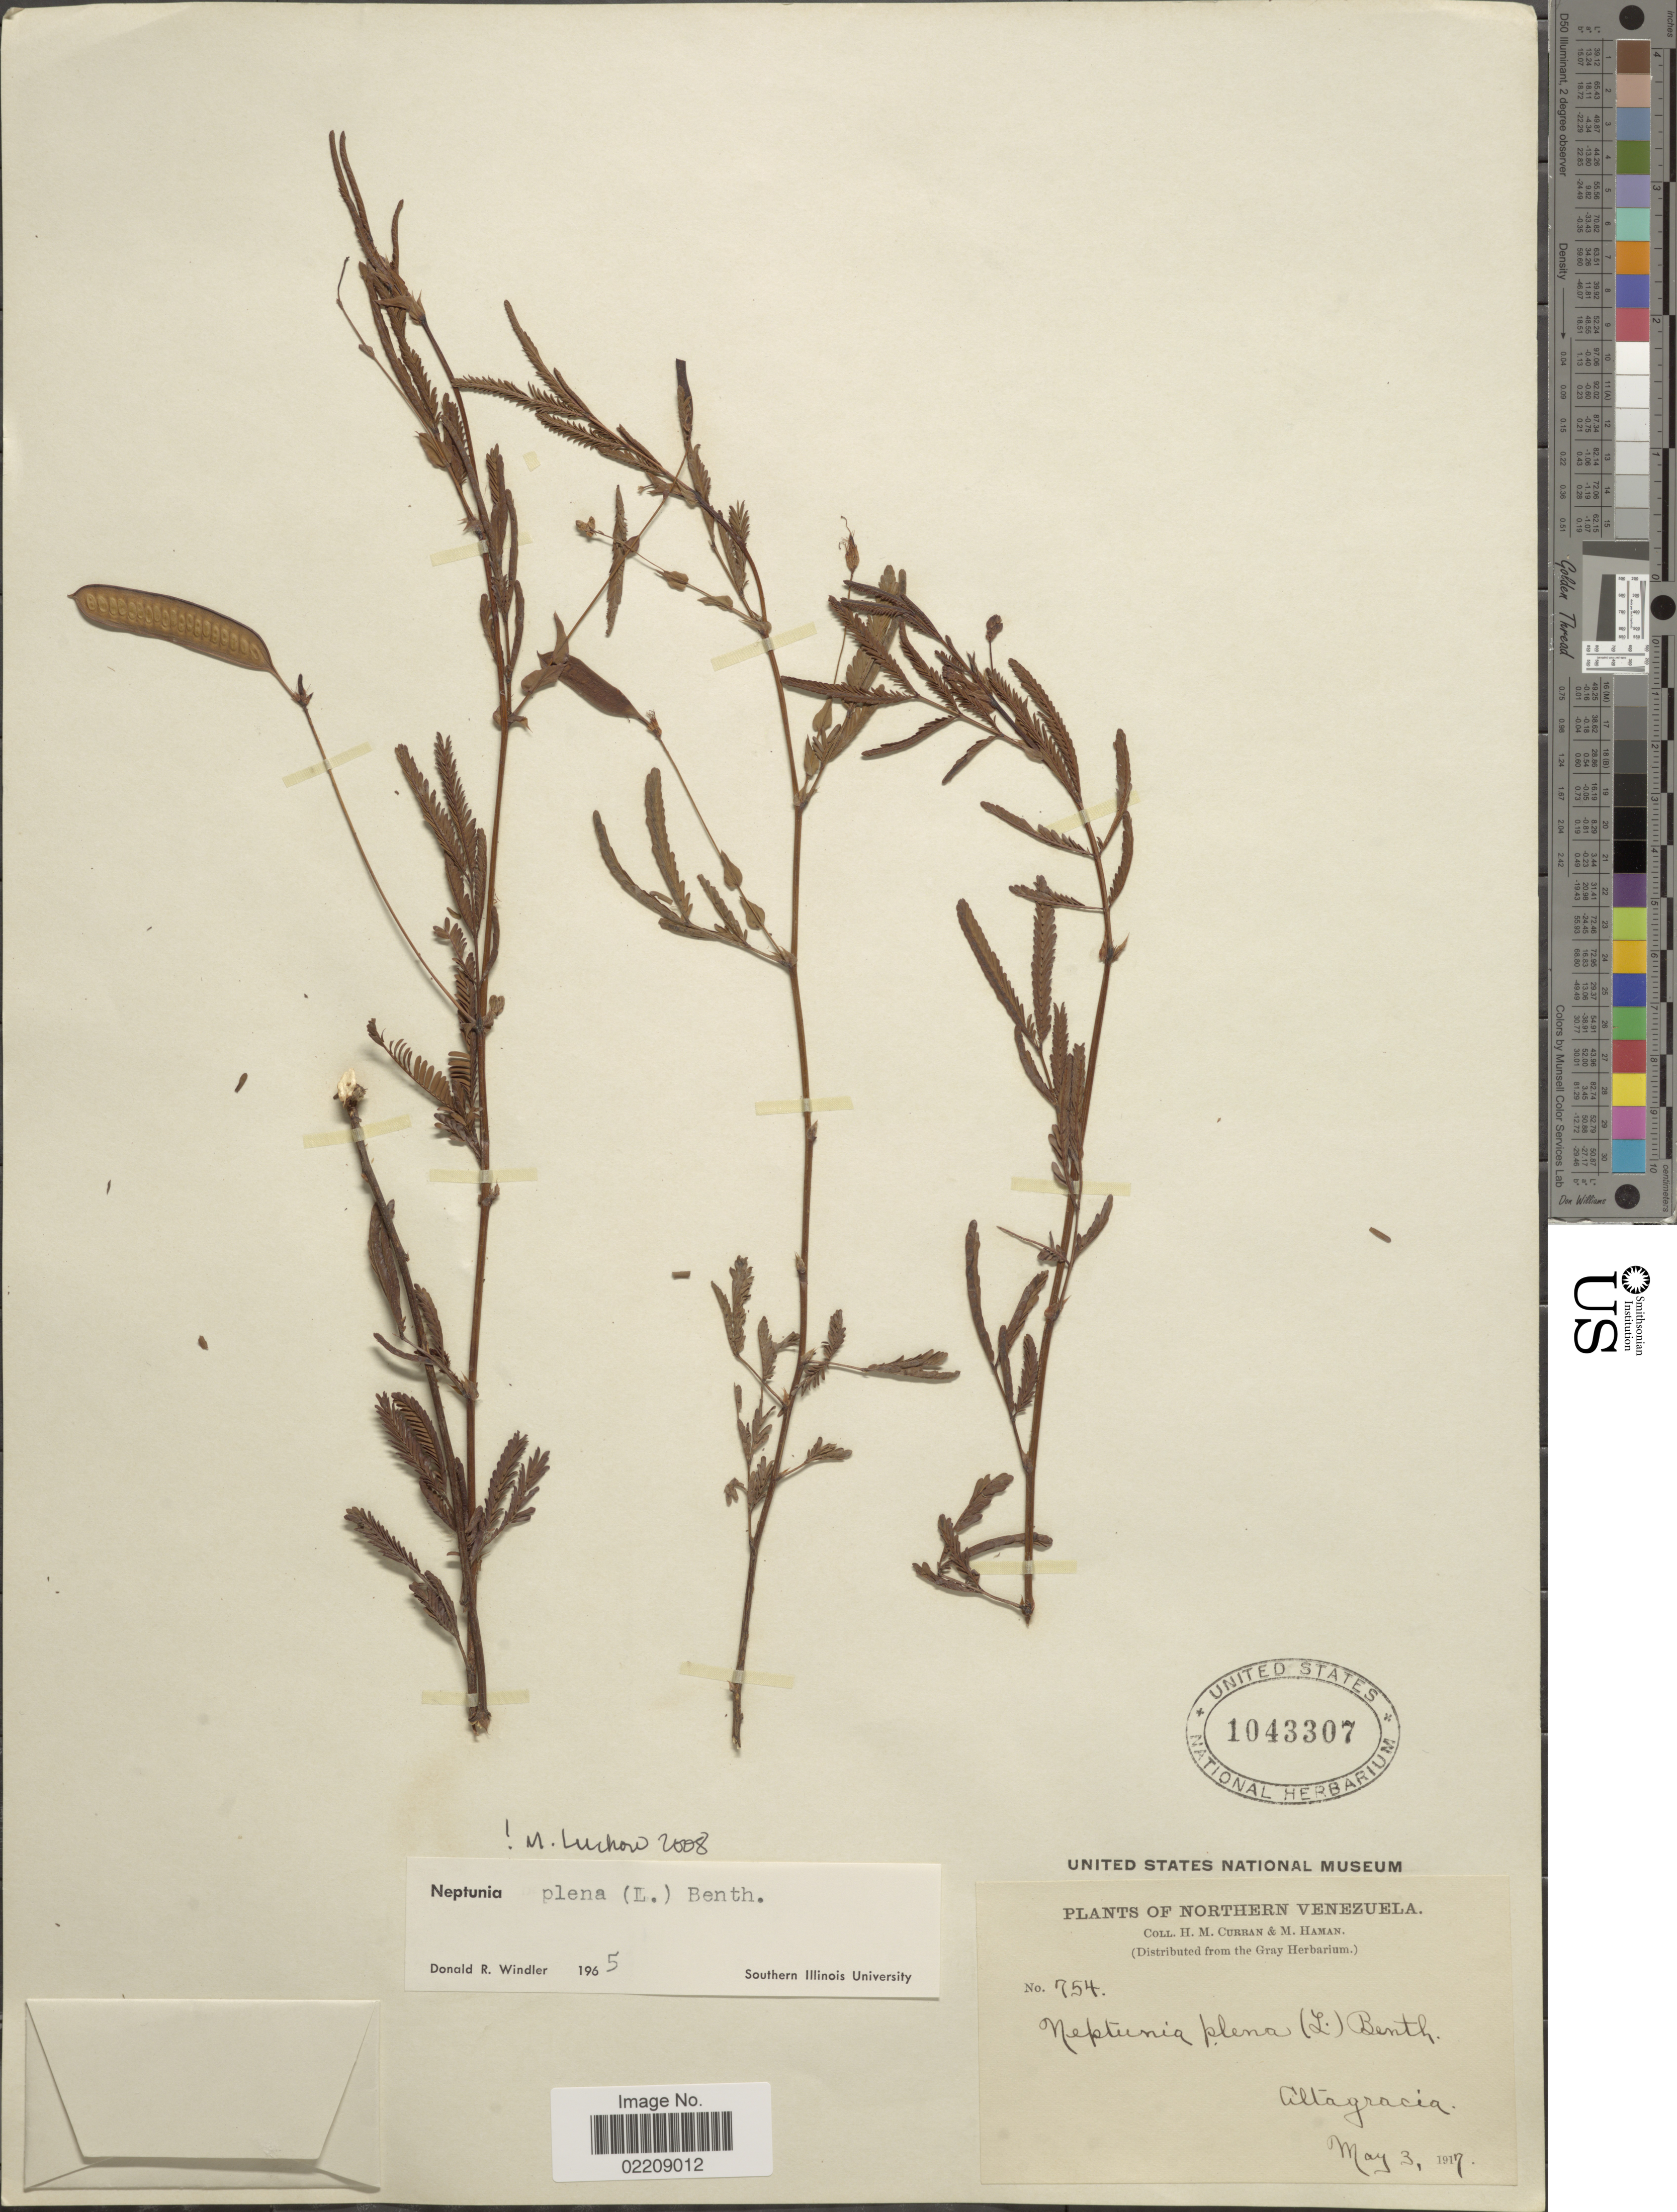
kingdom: Plantae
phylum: Tracheophyta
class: Magnoliopsida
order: Fabales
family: Fabaceae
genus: Neptunia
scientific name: Neptunia plena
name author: (L.) Benth.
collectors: H. M. Curran & M. Haman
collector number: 754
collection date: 1917-05-03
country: Venezuela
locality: Altagracia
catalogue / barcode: US 1043307